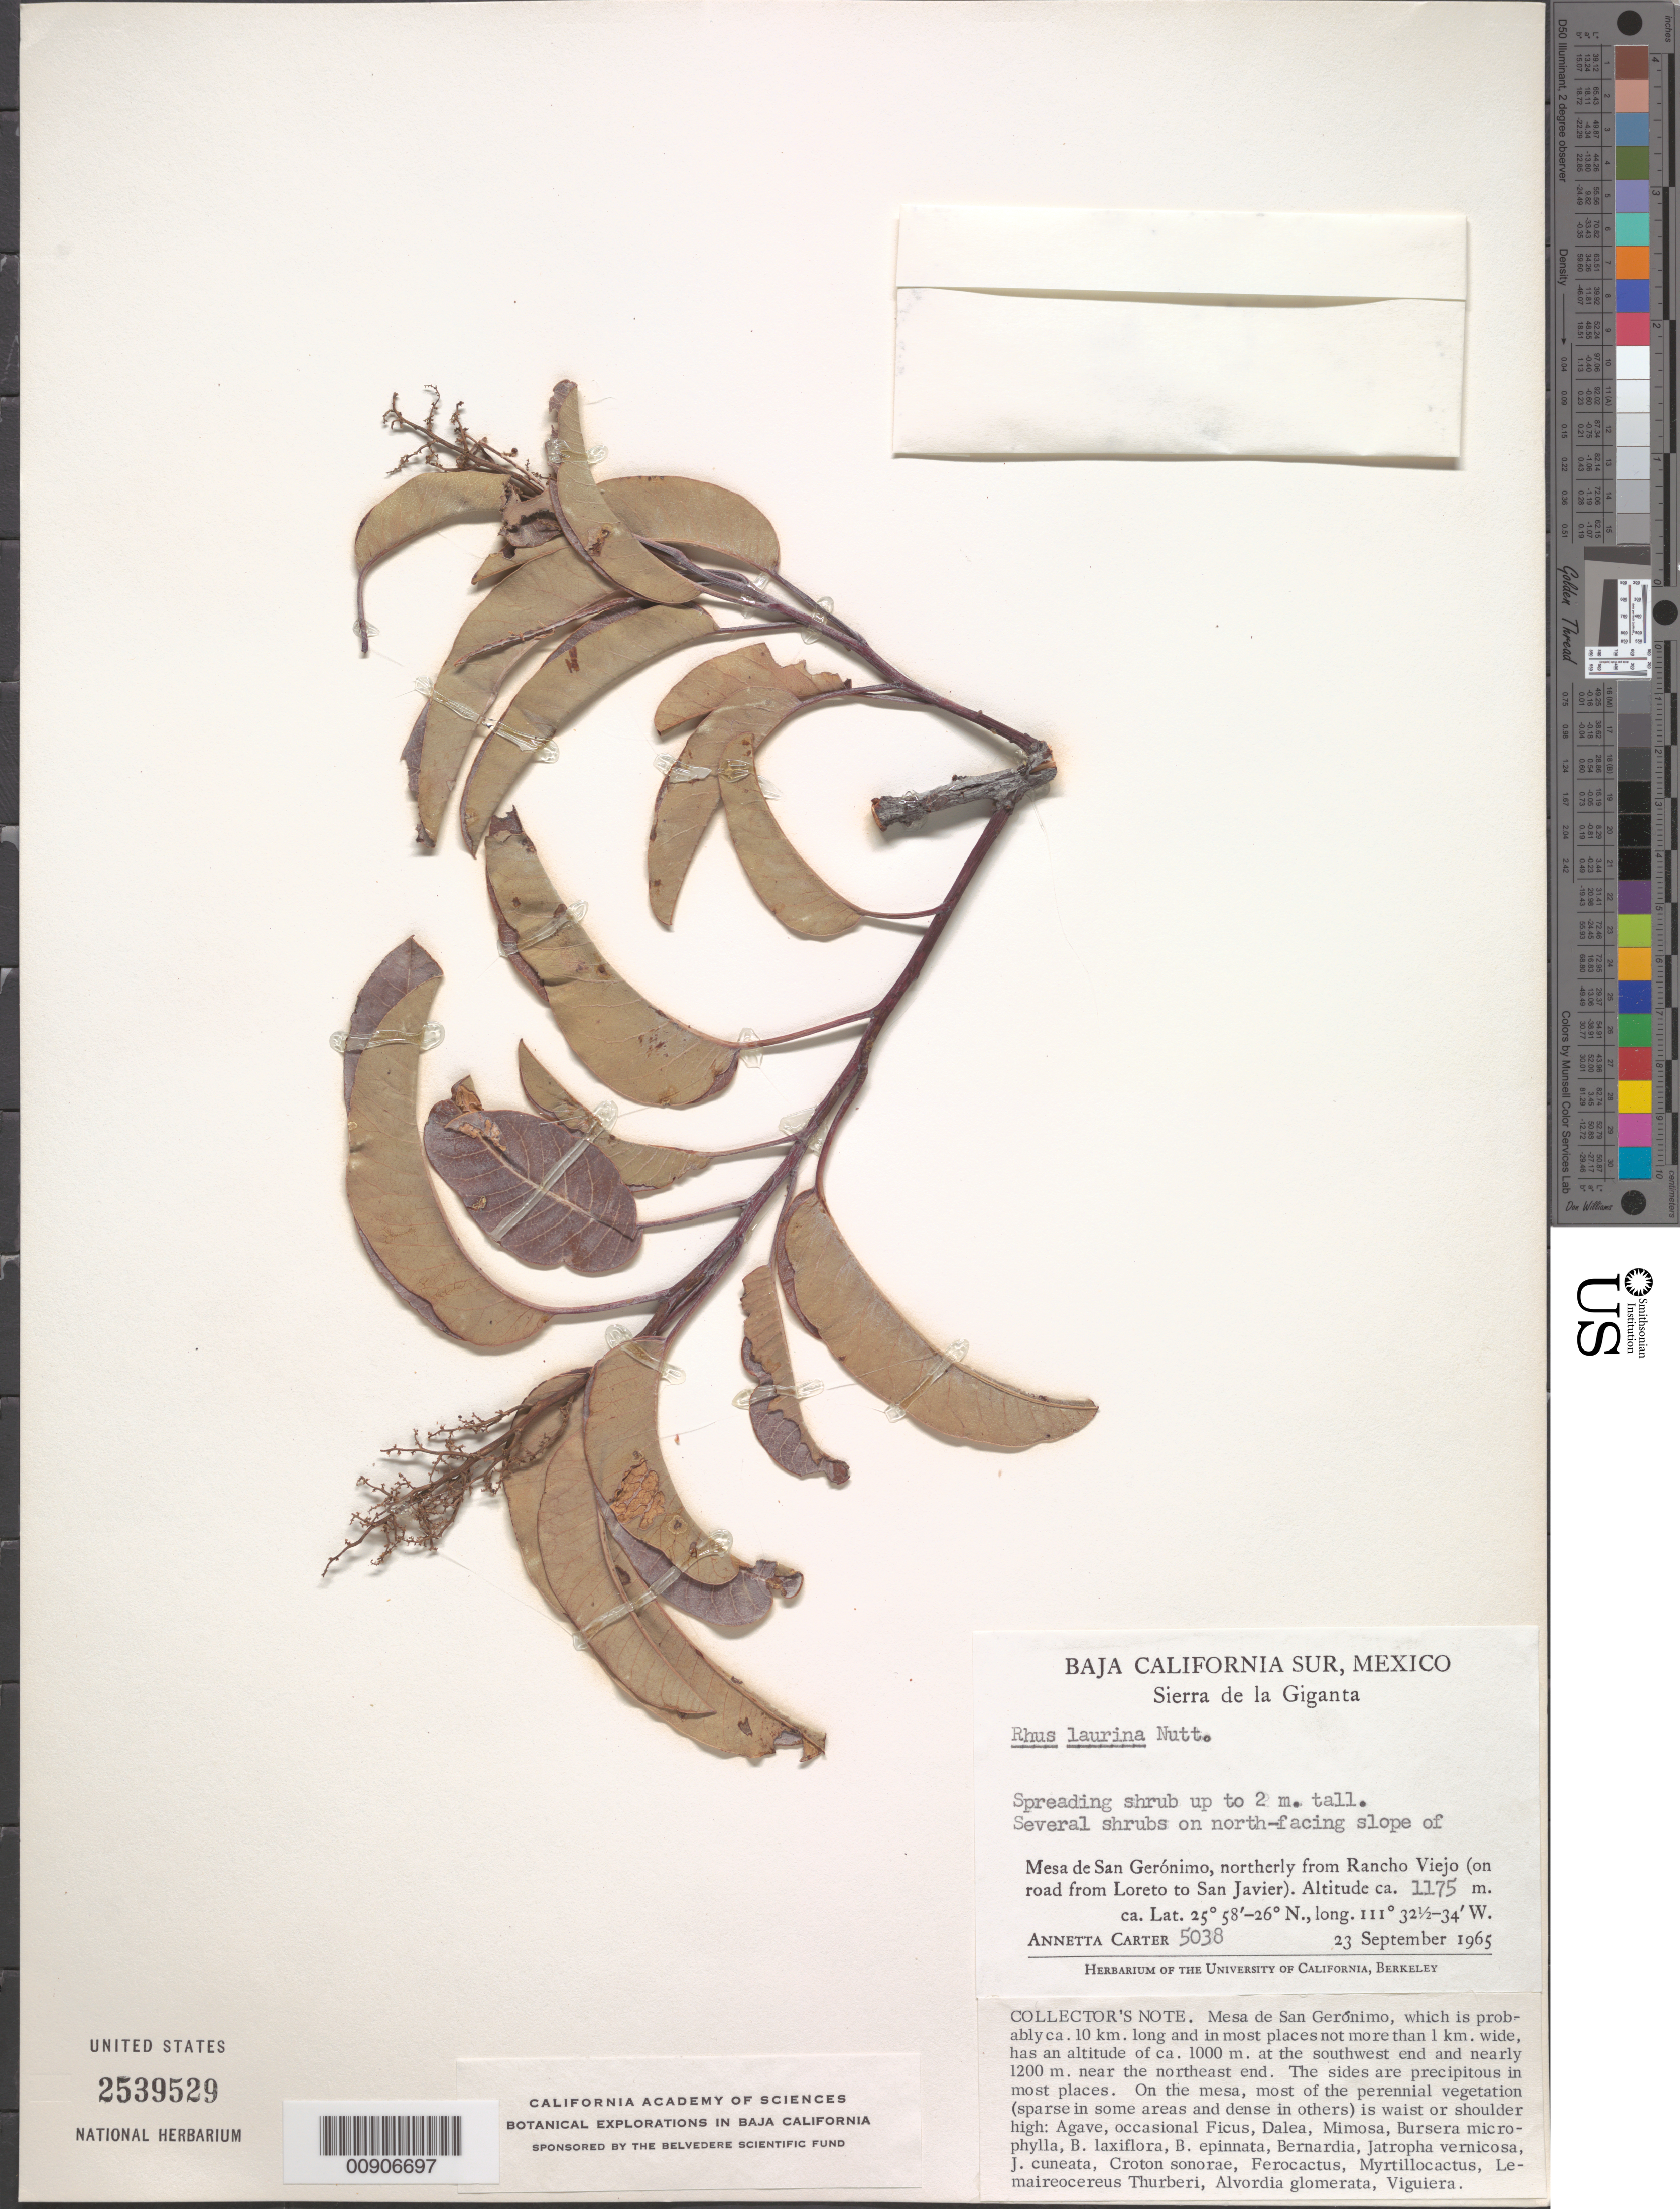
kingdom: Plantae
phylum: Tracheophyta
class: Magnoliopsida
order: Sapindales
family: Anacardiaceae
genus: Malosma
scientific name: Malosma laurina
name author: (Nutt.) Nutt. ex Abrams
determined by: Mitchell, John D.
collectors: A. Carter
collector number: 5038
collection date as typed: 23 Sep 1965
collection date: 1965-09-23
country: Mexico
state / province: Baja California Sur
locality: Baja California Sur. Sierra de la Giganta. North-facing slope of Mesa de San Gerónimo, northerly from Rancho Viejo (on road from Loreto to San Javier).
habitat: North-facing slope.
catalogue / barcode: US 2539529